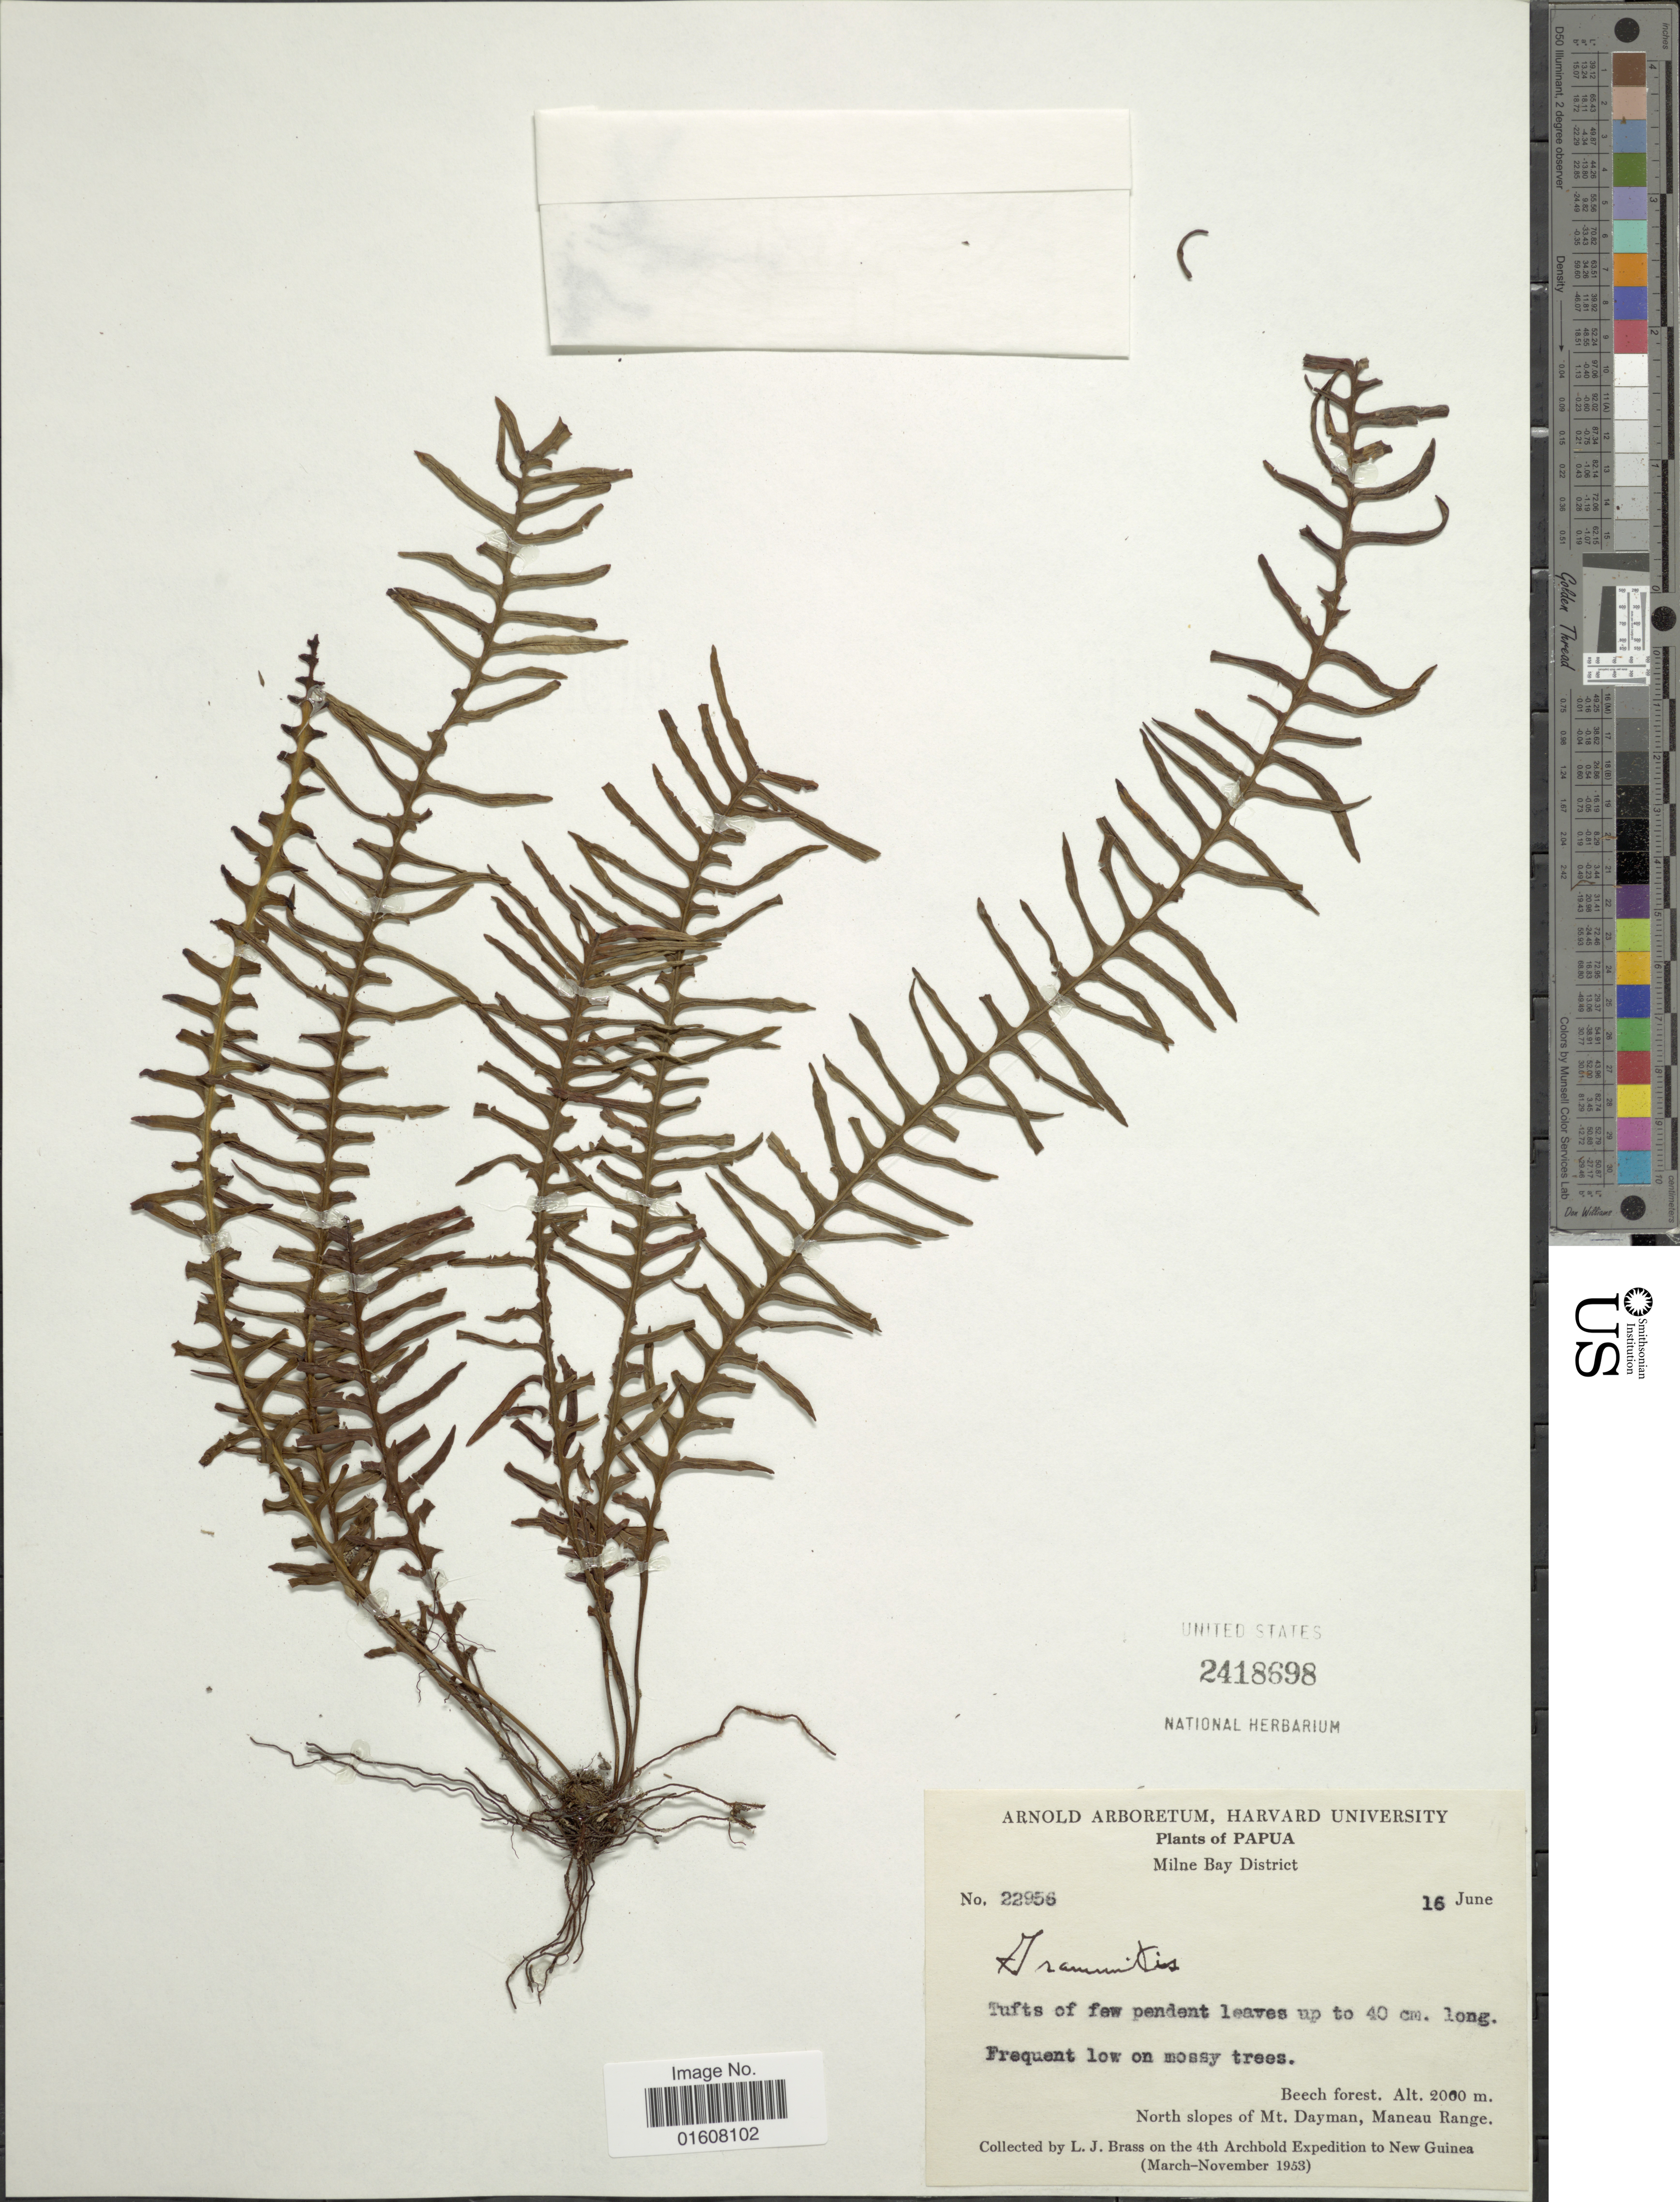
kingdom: Plantae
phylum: Tracheophyta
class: Polypodiopsida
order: Polypodiales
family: Polypodiaceae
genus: Grammitis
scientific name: Grammitis sp.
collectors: L. J. Brass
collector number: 22956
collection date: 1953-06-16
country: Papua New Guinea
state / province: Milne Bay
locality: Papua. Beech forest. North slopes of Mt. Dayman, Maneau Range. New Guinea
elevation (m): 2000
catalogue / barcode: US 2418698